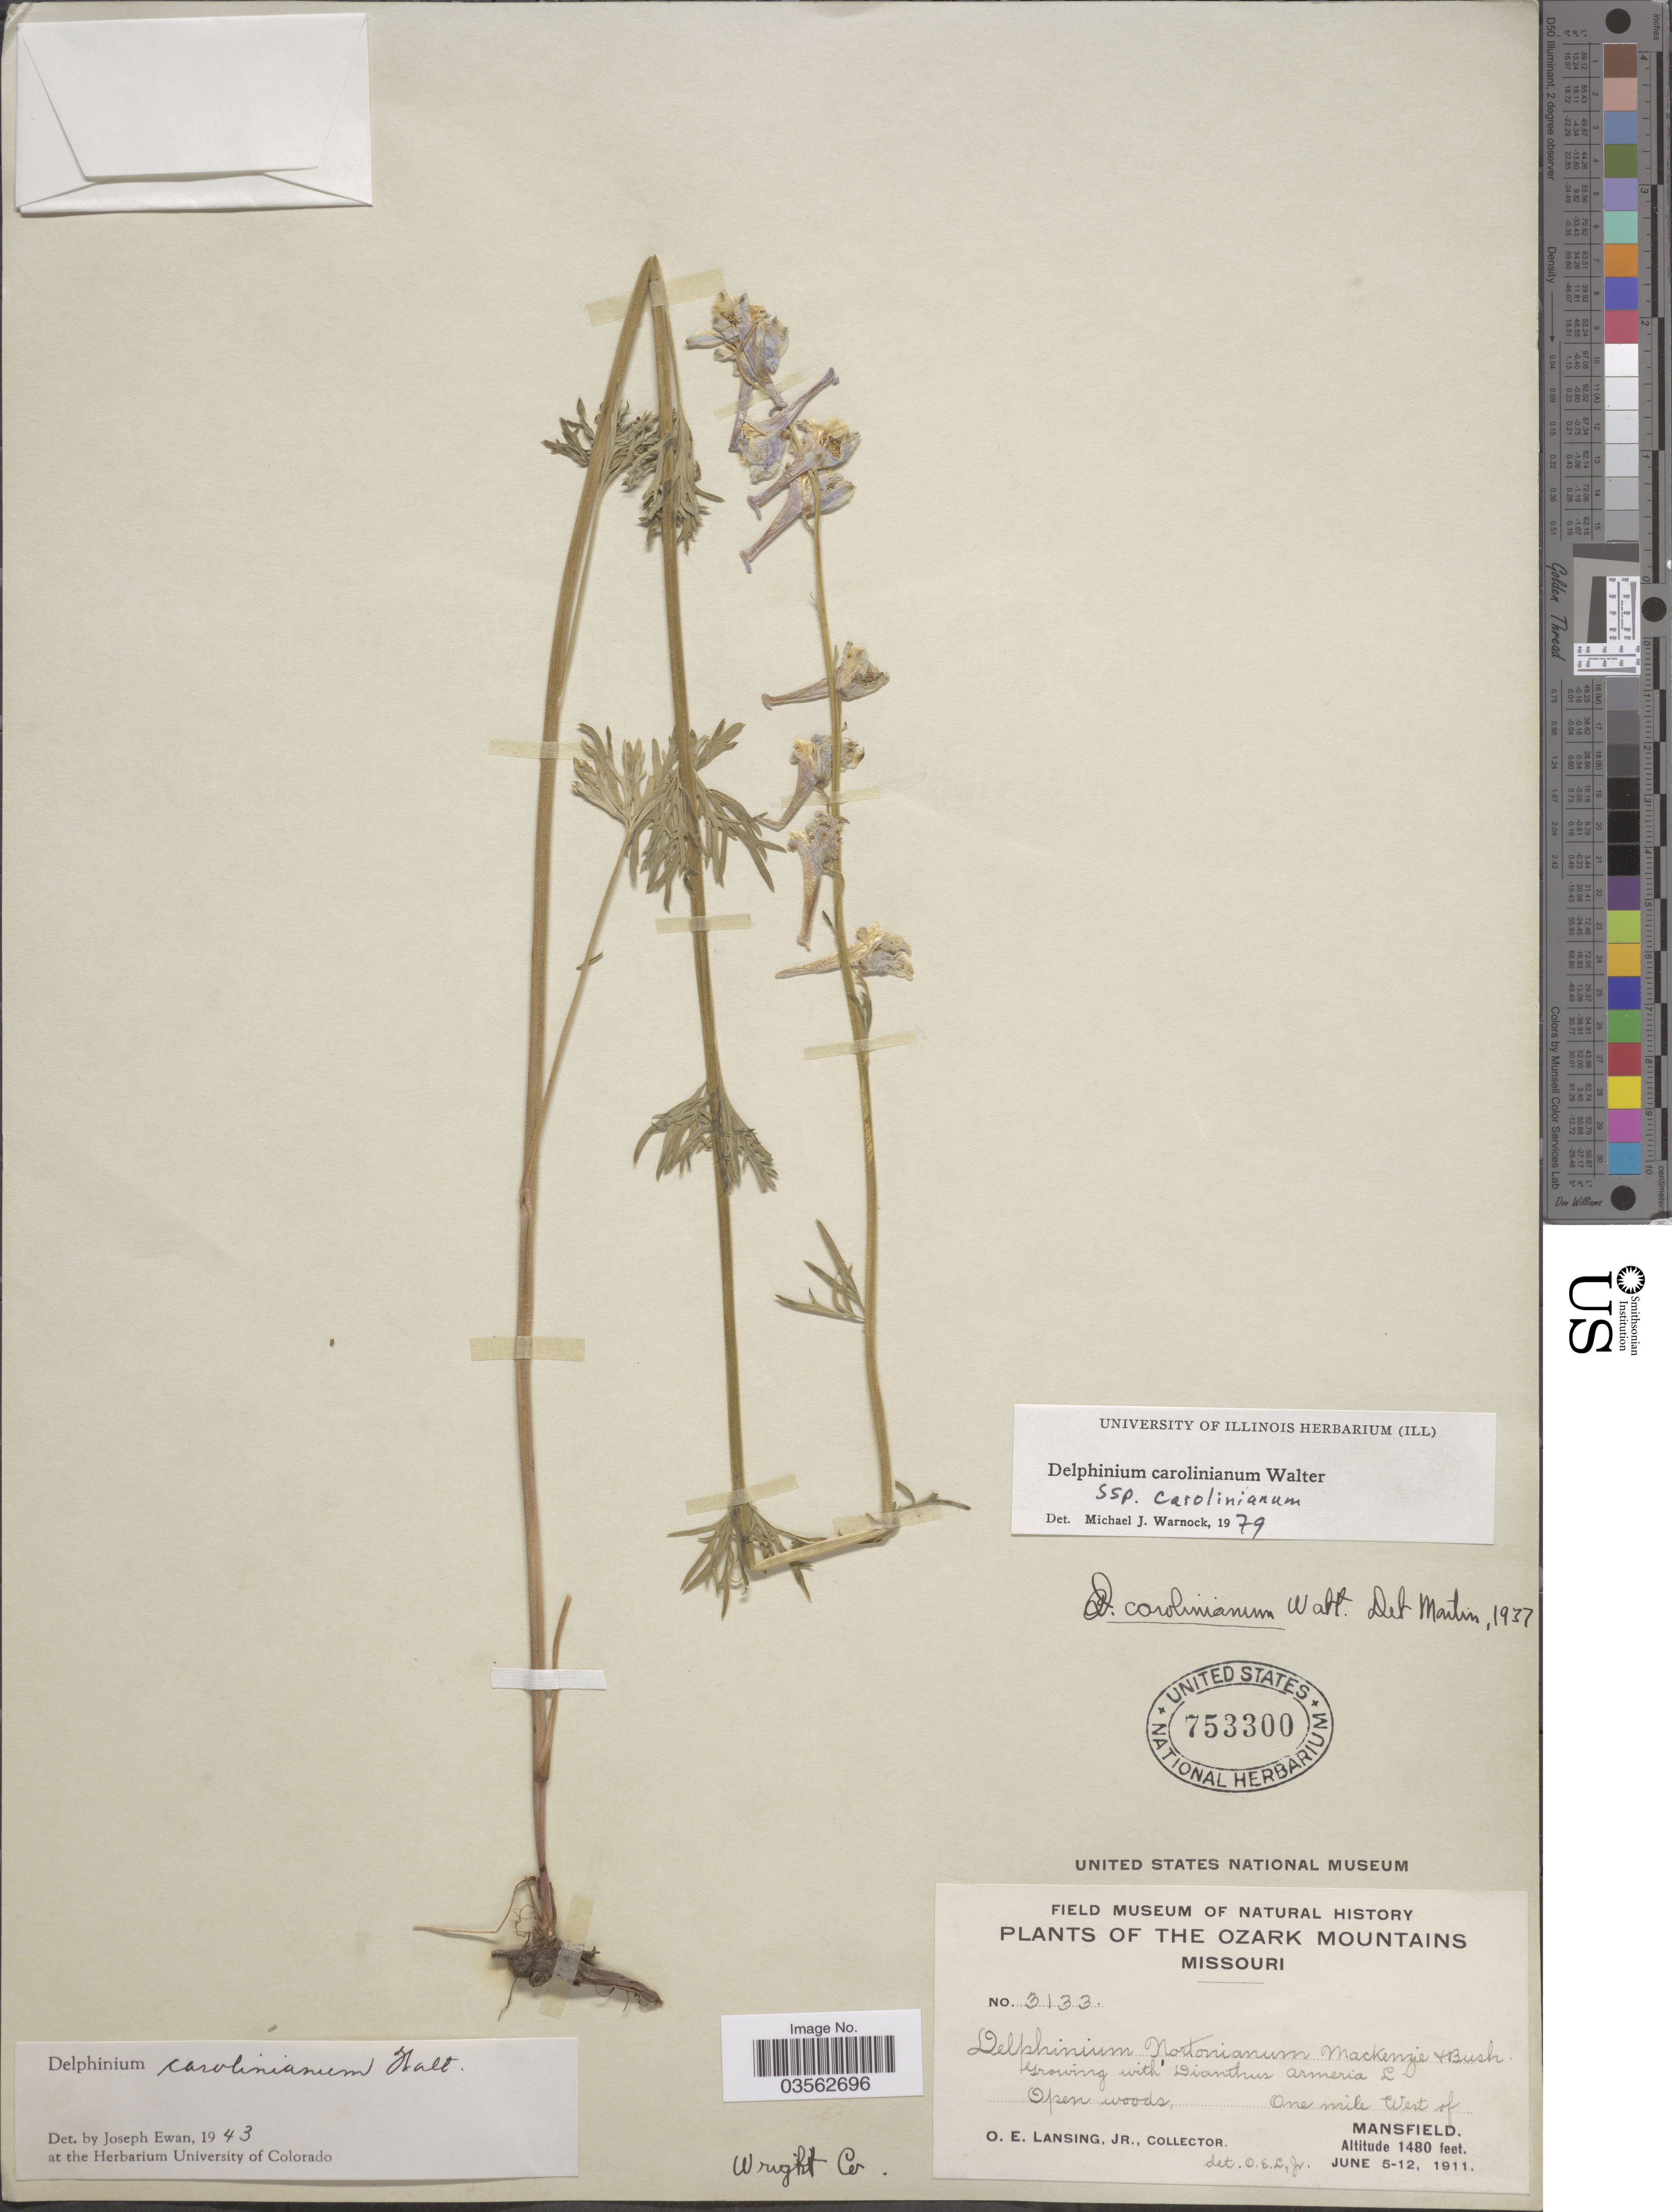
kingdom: Plantae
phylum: Tracheophyta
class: Magnoliopsida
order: Ranunculales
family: Ranunculaceae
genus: Delphinium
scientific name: Delphinium carolinianum subsp. carolinianum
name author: Walter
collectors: O. Lansing Jr.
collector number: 3133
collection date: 1911-06-05/1911-06-12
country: United States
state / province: Missouri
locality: Wright Co. The Ozark Mountains. One mile West of Mansfield.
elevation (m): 451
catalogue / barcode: US 753300